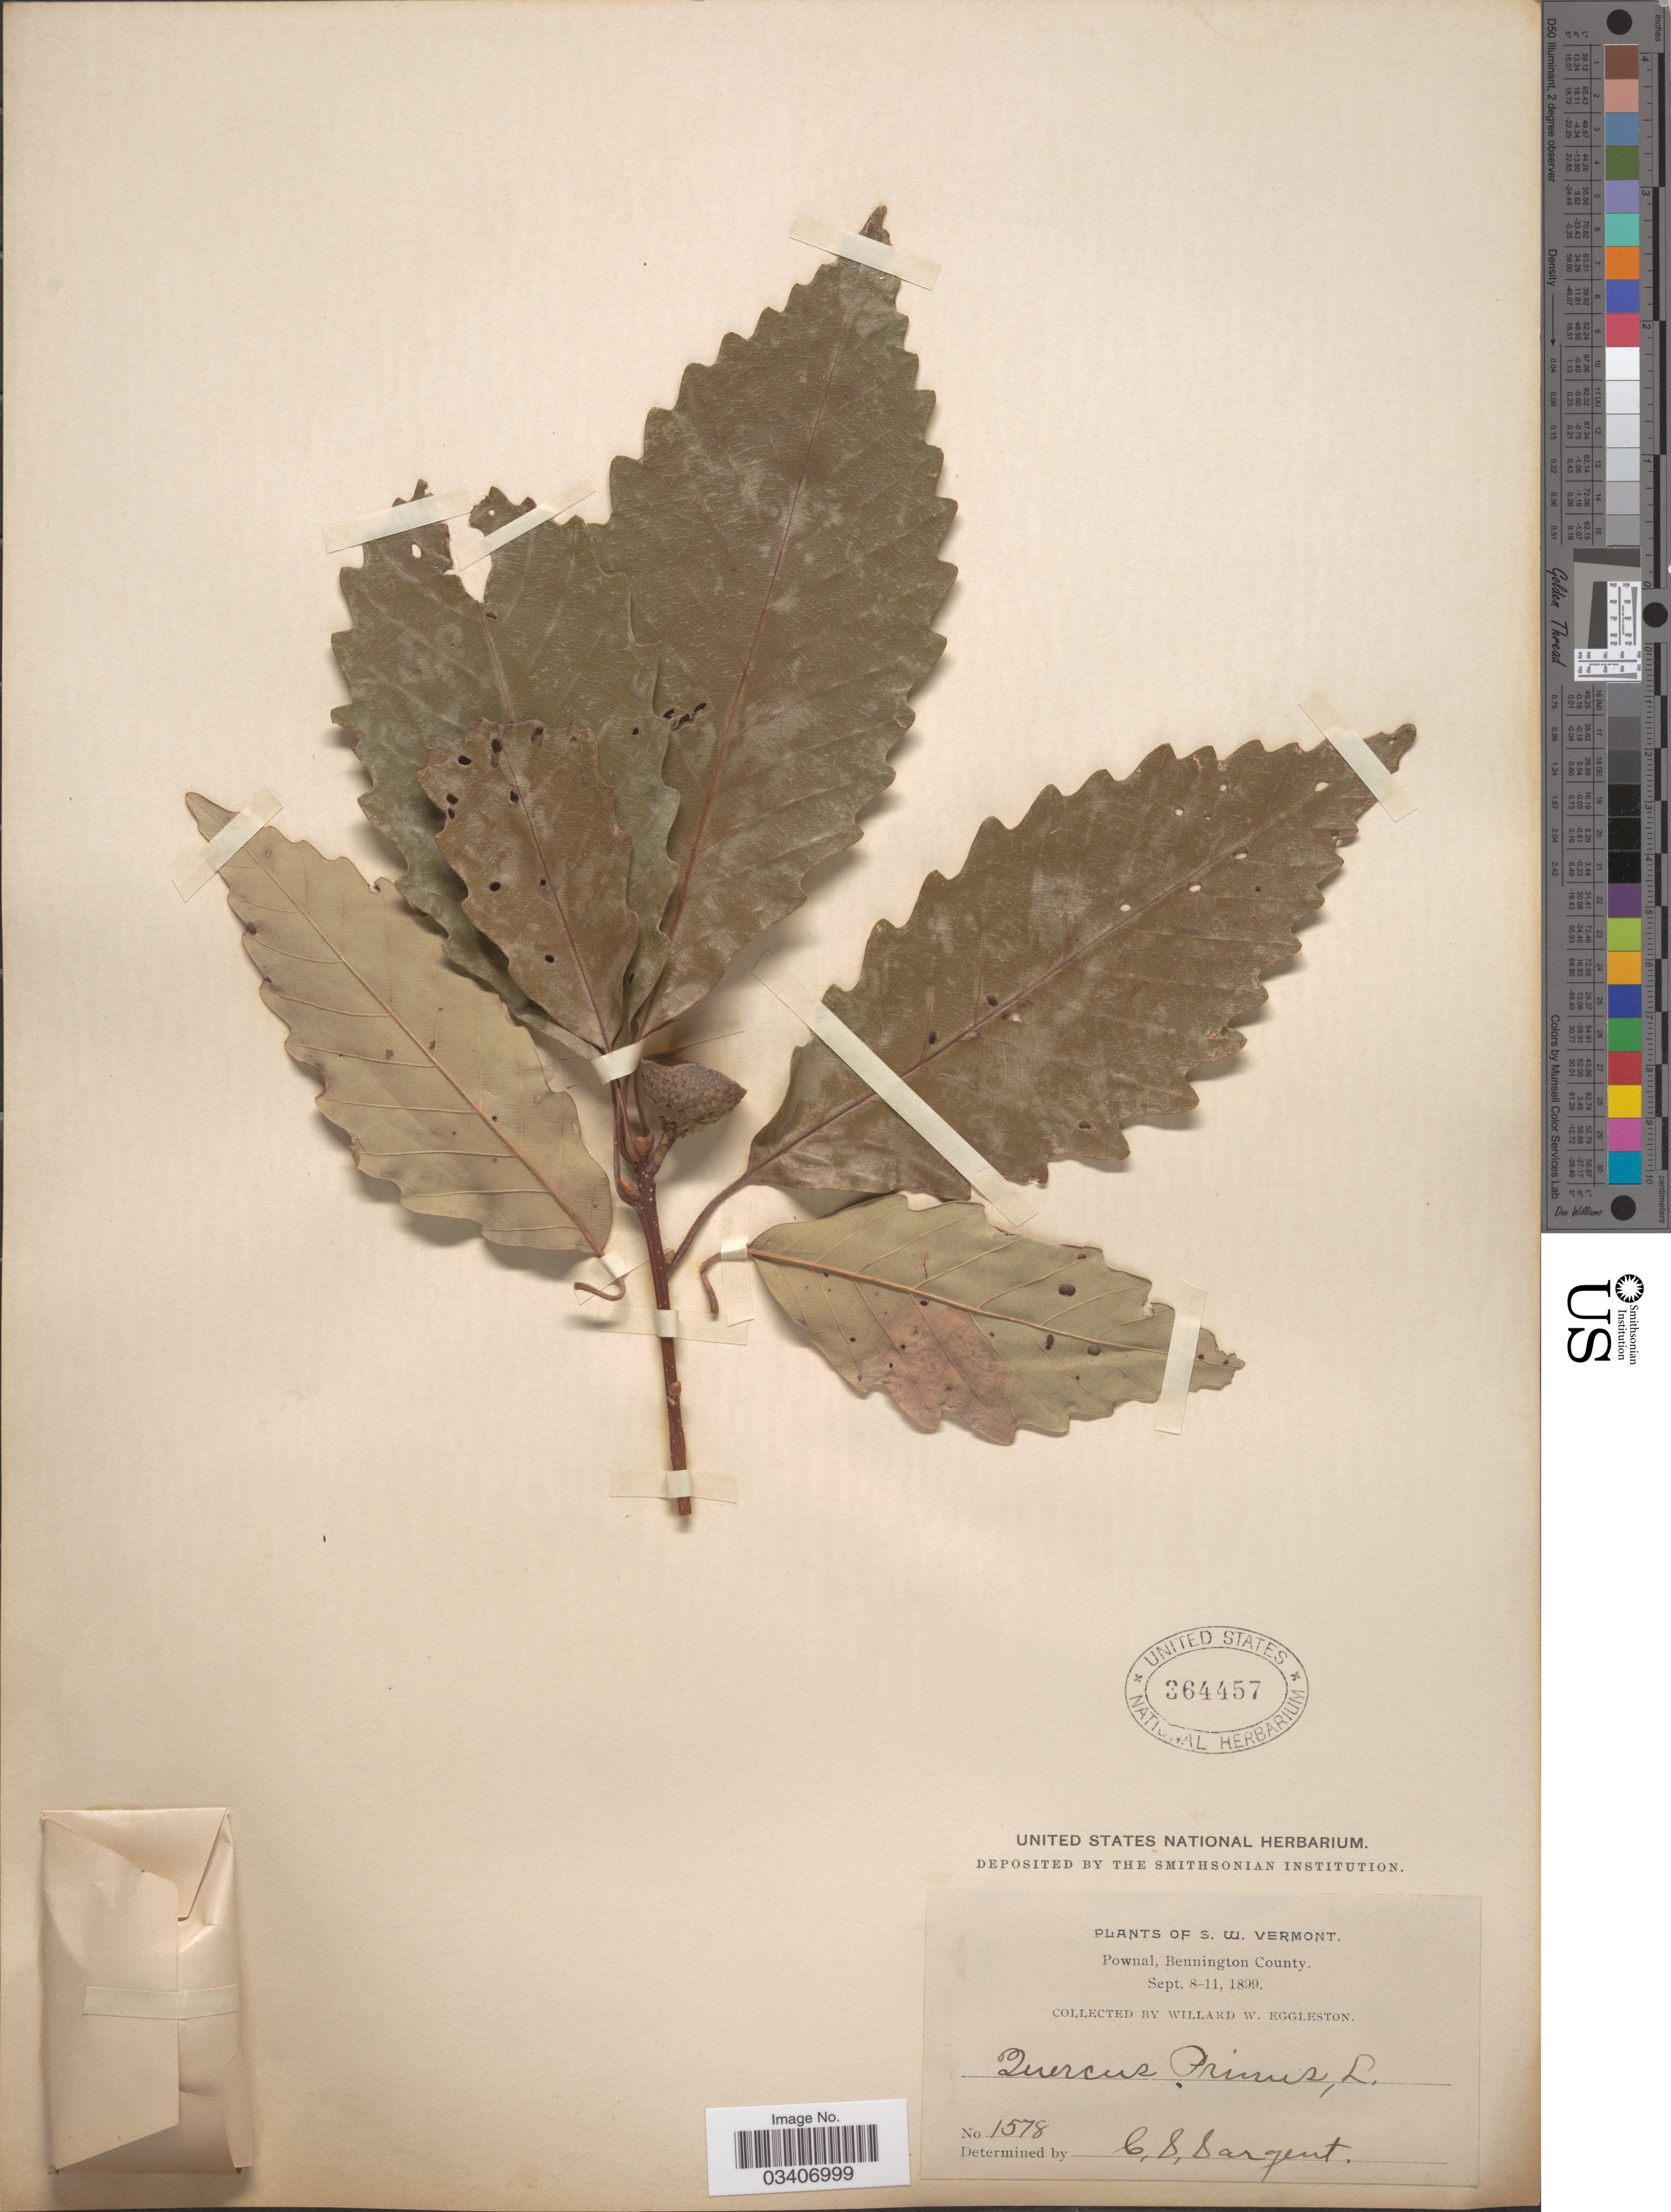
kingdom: Plantae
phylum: Tracheophyta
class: Magnoliopsida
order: Fagales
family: Fagaceae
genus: Quercus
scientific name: Quercus montana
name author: Willd.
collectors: W. W. Eggleston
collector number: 1578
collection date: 1899-09-08/1899-09-11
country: United States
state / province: Vermont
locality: S. W. Vermont. Pownal, Bennington County.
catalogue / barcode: US 364457